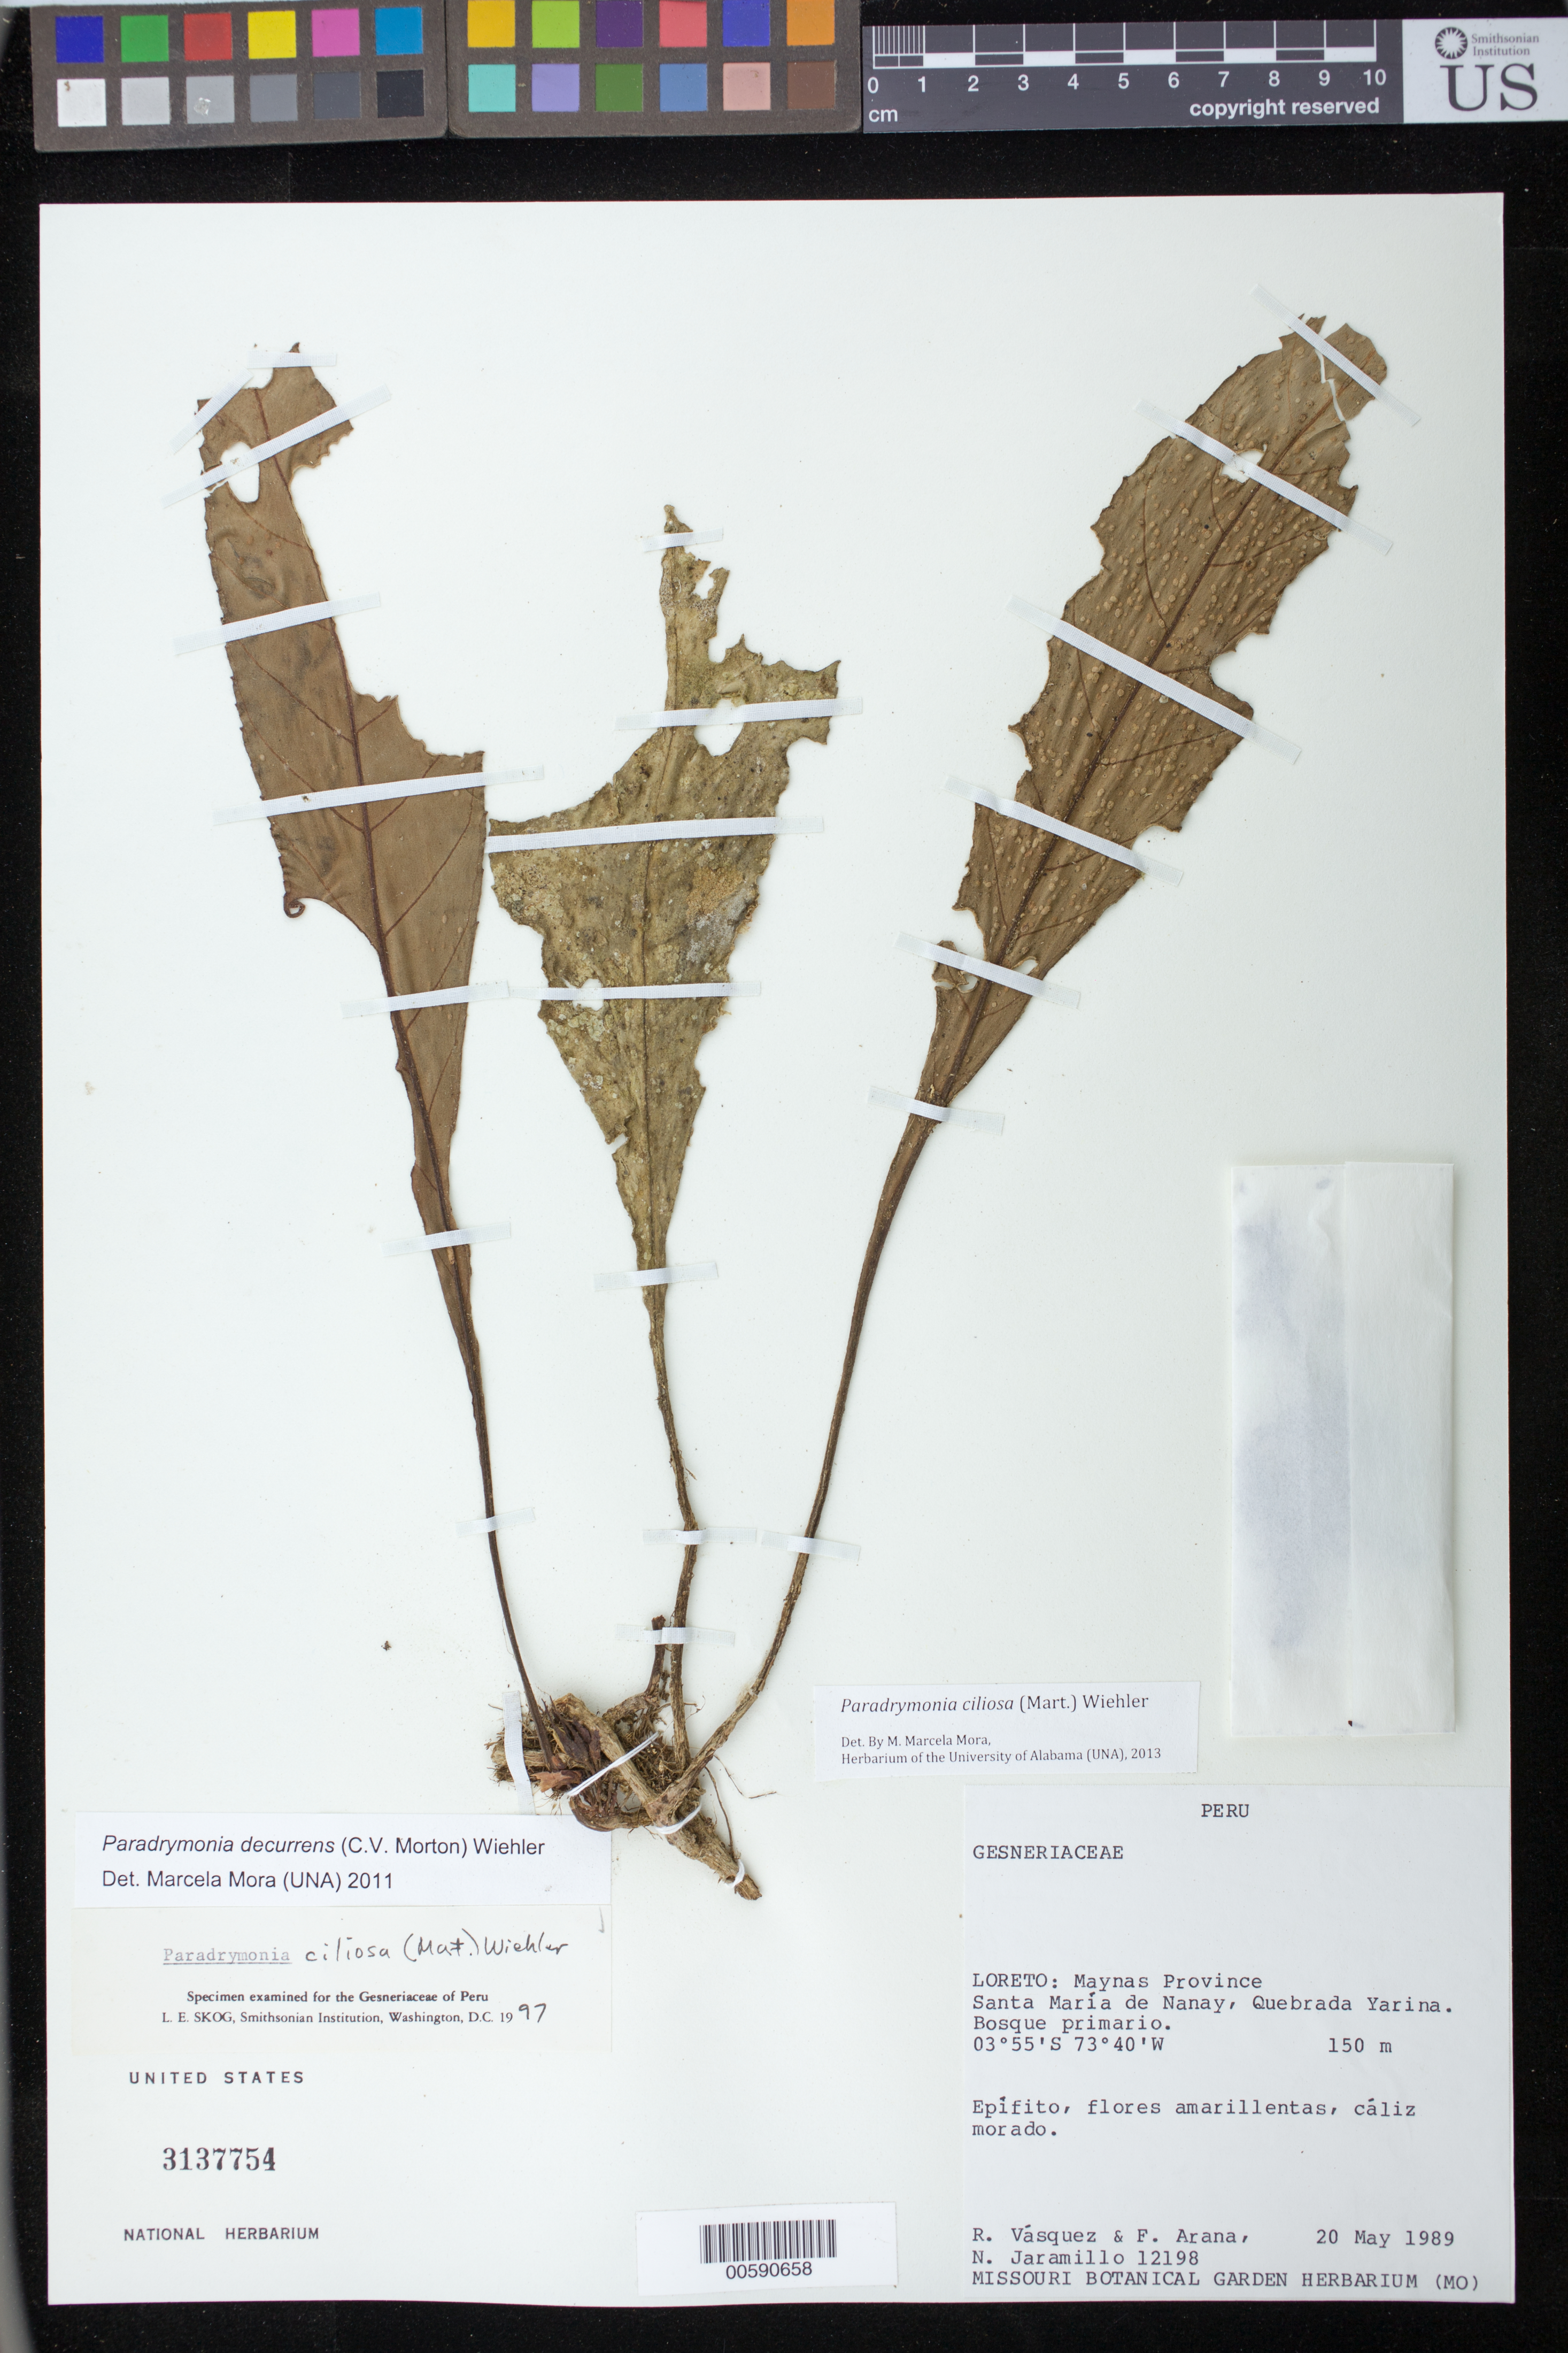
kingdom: Plantae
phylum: Tracheophyta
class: Magnoliopsida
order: Lamiales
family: Gesneriaceae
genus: Paradrymonia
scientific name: Paradrymonia ciliosa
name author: (Mart.) Wiehler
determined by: Mora, M. Marcela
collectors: R. Vásquez, F. Arana & N. Jaramillo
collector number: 12198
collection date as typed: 20 May 1989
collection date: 1989-05-20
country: Peru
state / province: Loreto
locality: Prov. Maynas; Santa María de Nanay, Quebrada Yarina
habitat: Bosque primario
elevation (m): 150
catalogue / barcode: US 3137754